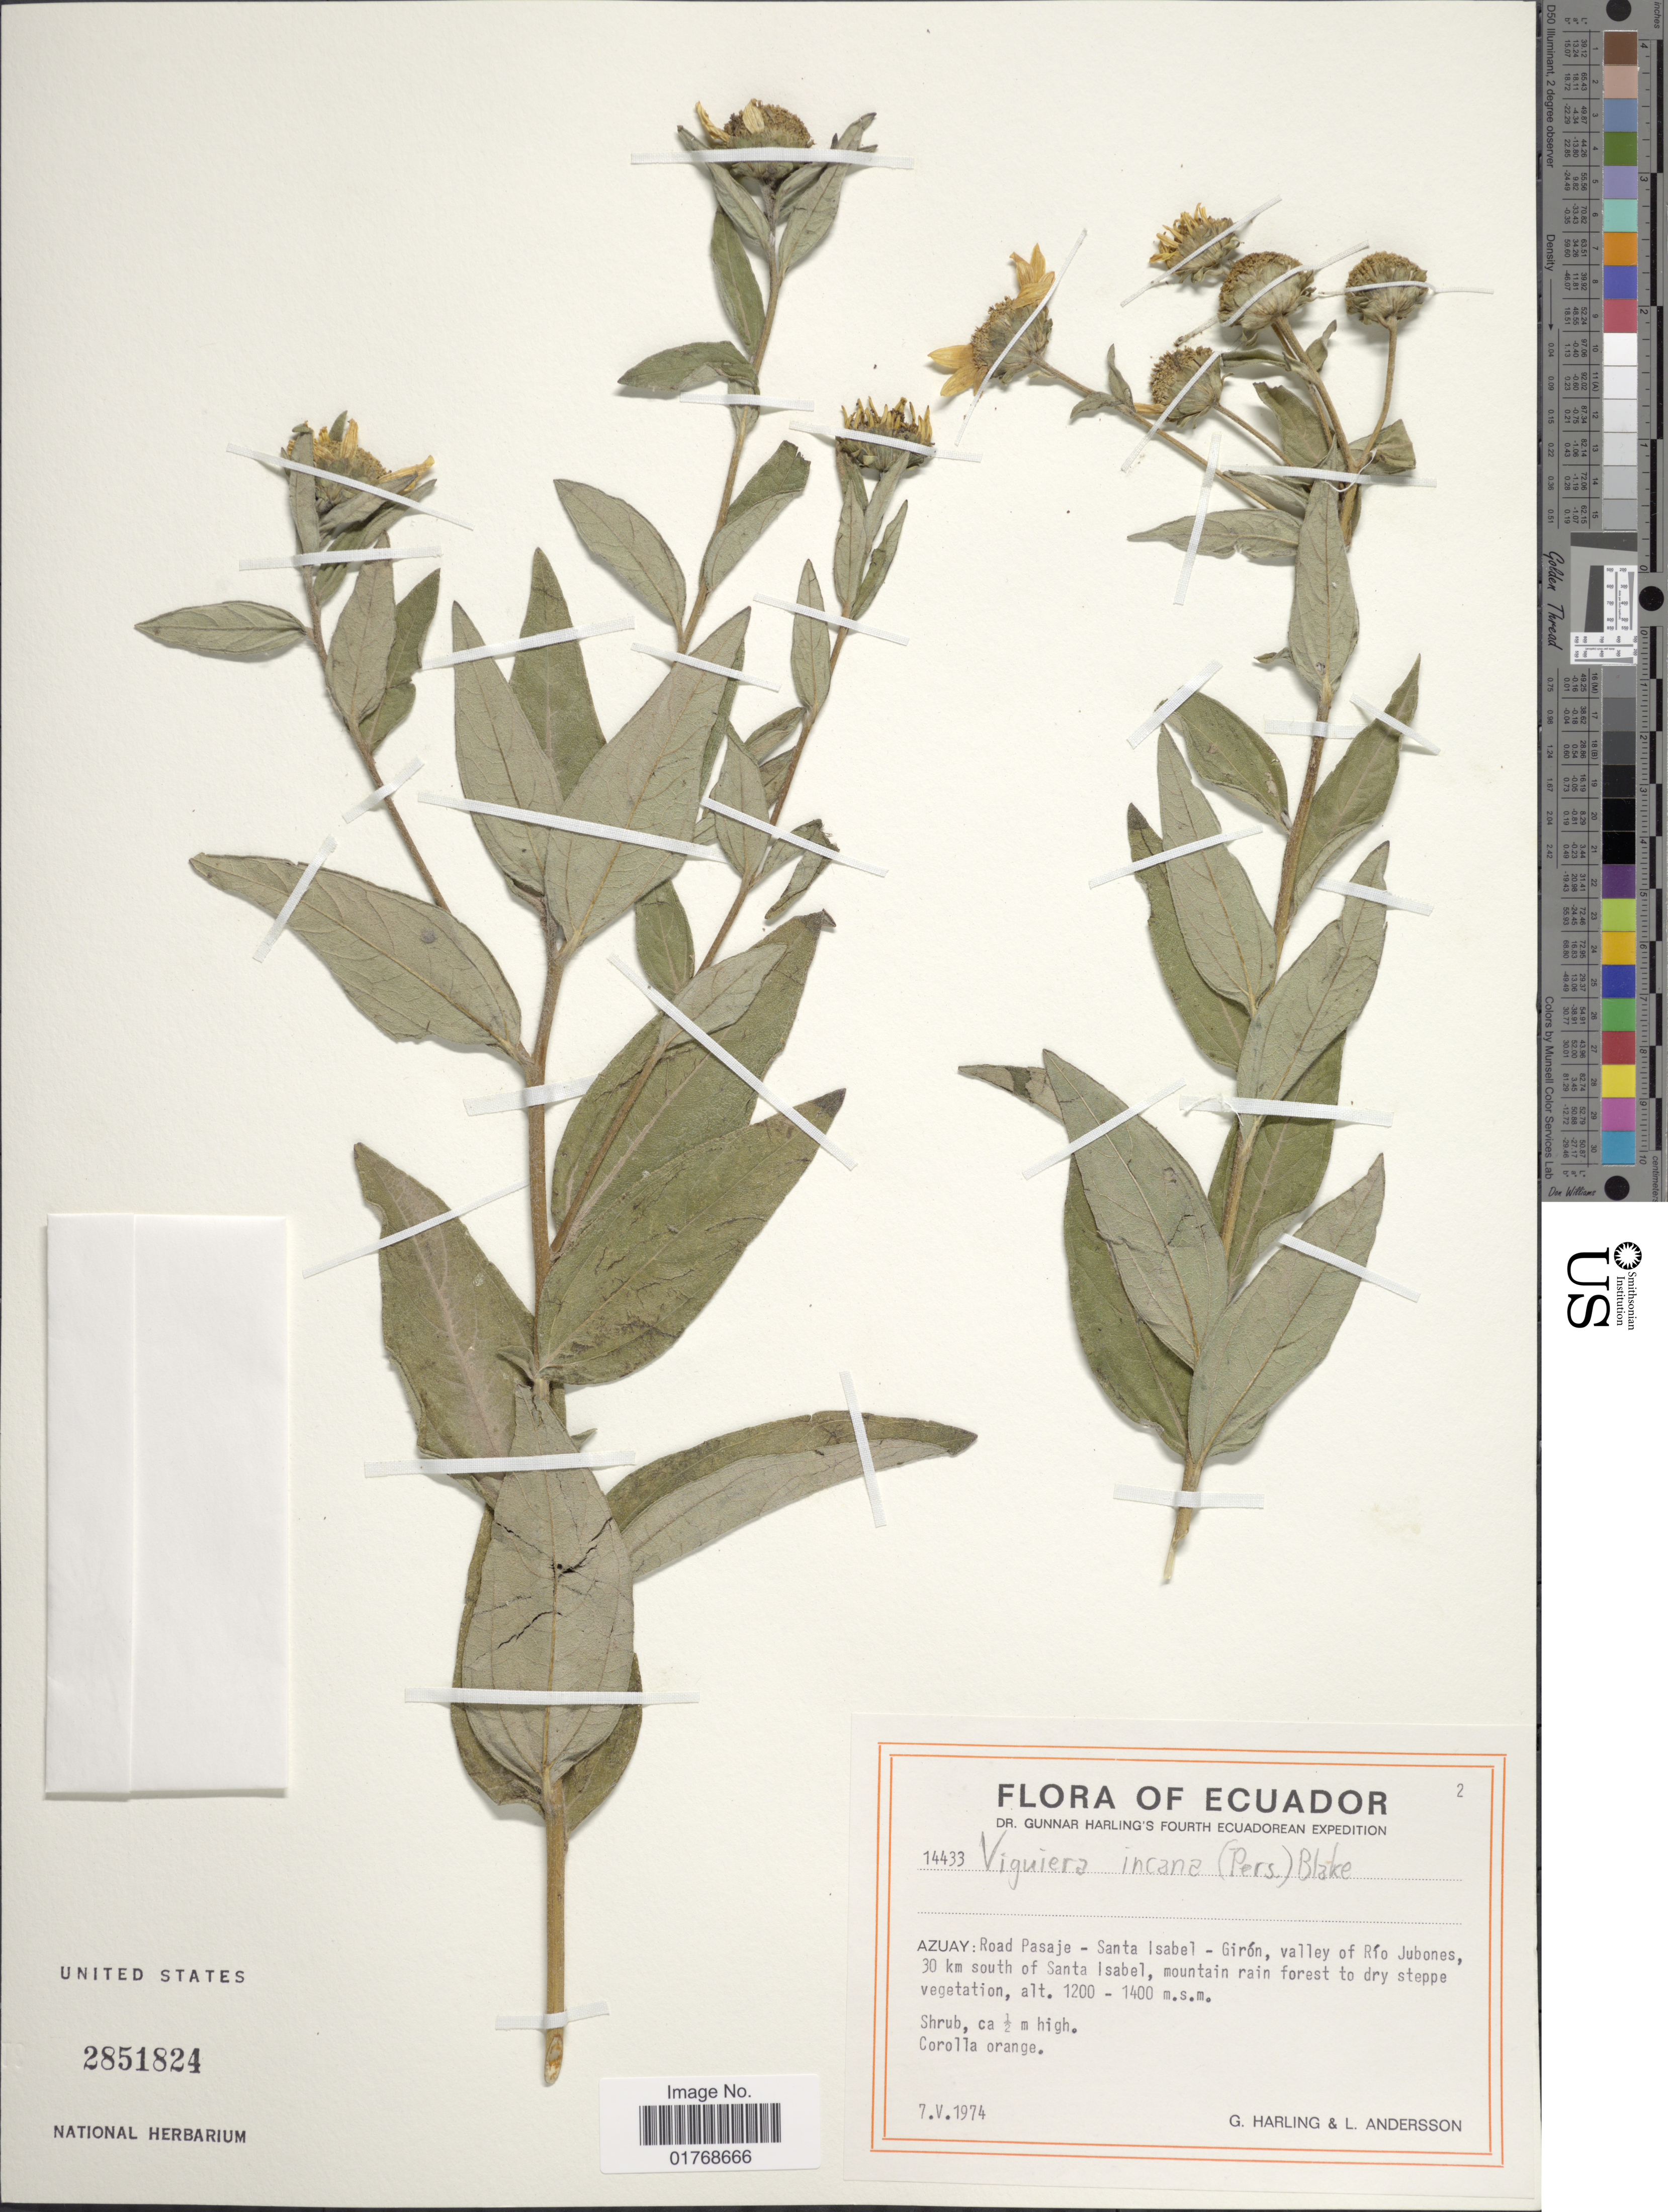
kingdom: Plantae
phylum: Tracheophyta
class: Magnoliopsida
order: Asterales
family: Asteraceae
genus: Viguiera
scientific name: Viguiera incana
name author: (Pers.) S.F. Blake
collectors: G. Harling & L. Andersson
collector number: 14433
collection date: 1974-05-07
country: Ecuador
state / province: Azuay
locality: Azuay: Road Pasaje - Santa Isabel - Girón, valley of Río Jubones, 30 km south of Santa Isabel, mountain rain forest to dry steppe vegetation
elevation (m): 1200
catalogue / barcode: US 2851824